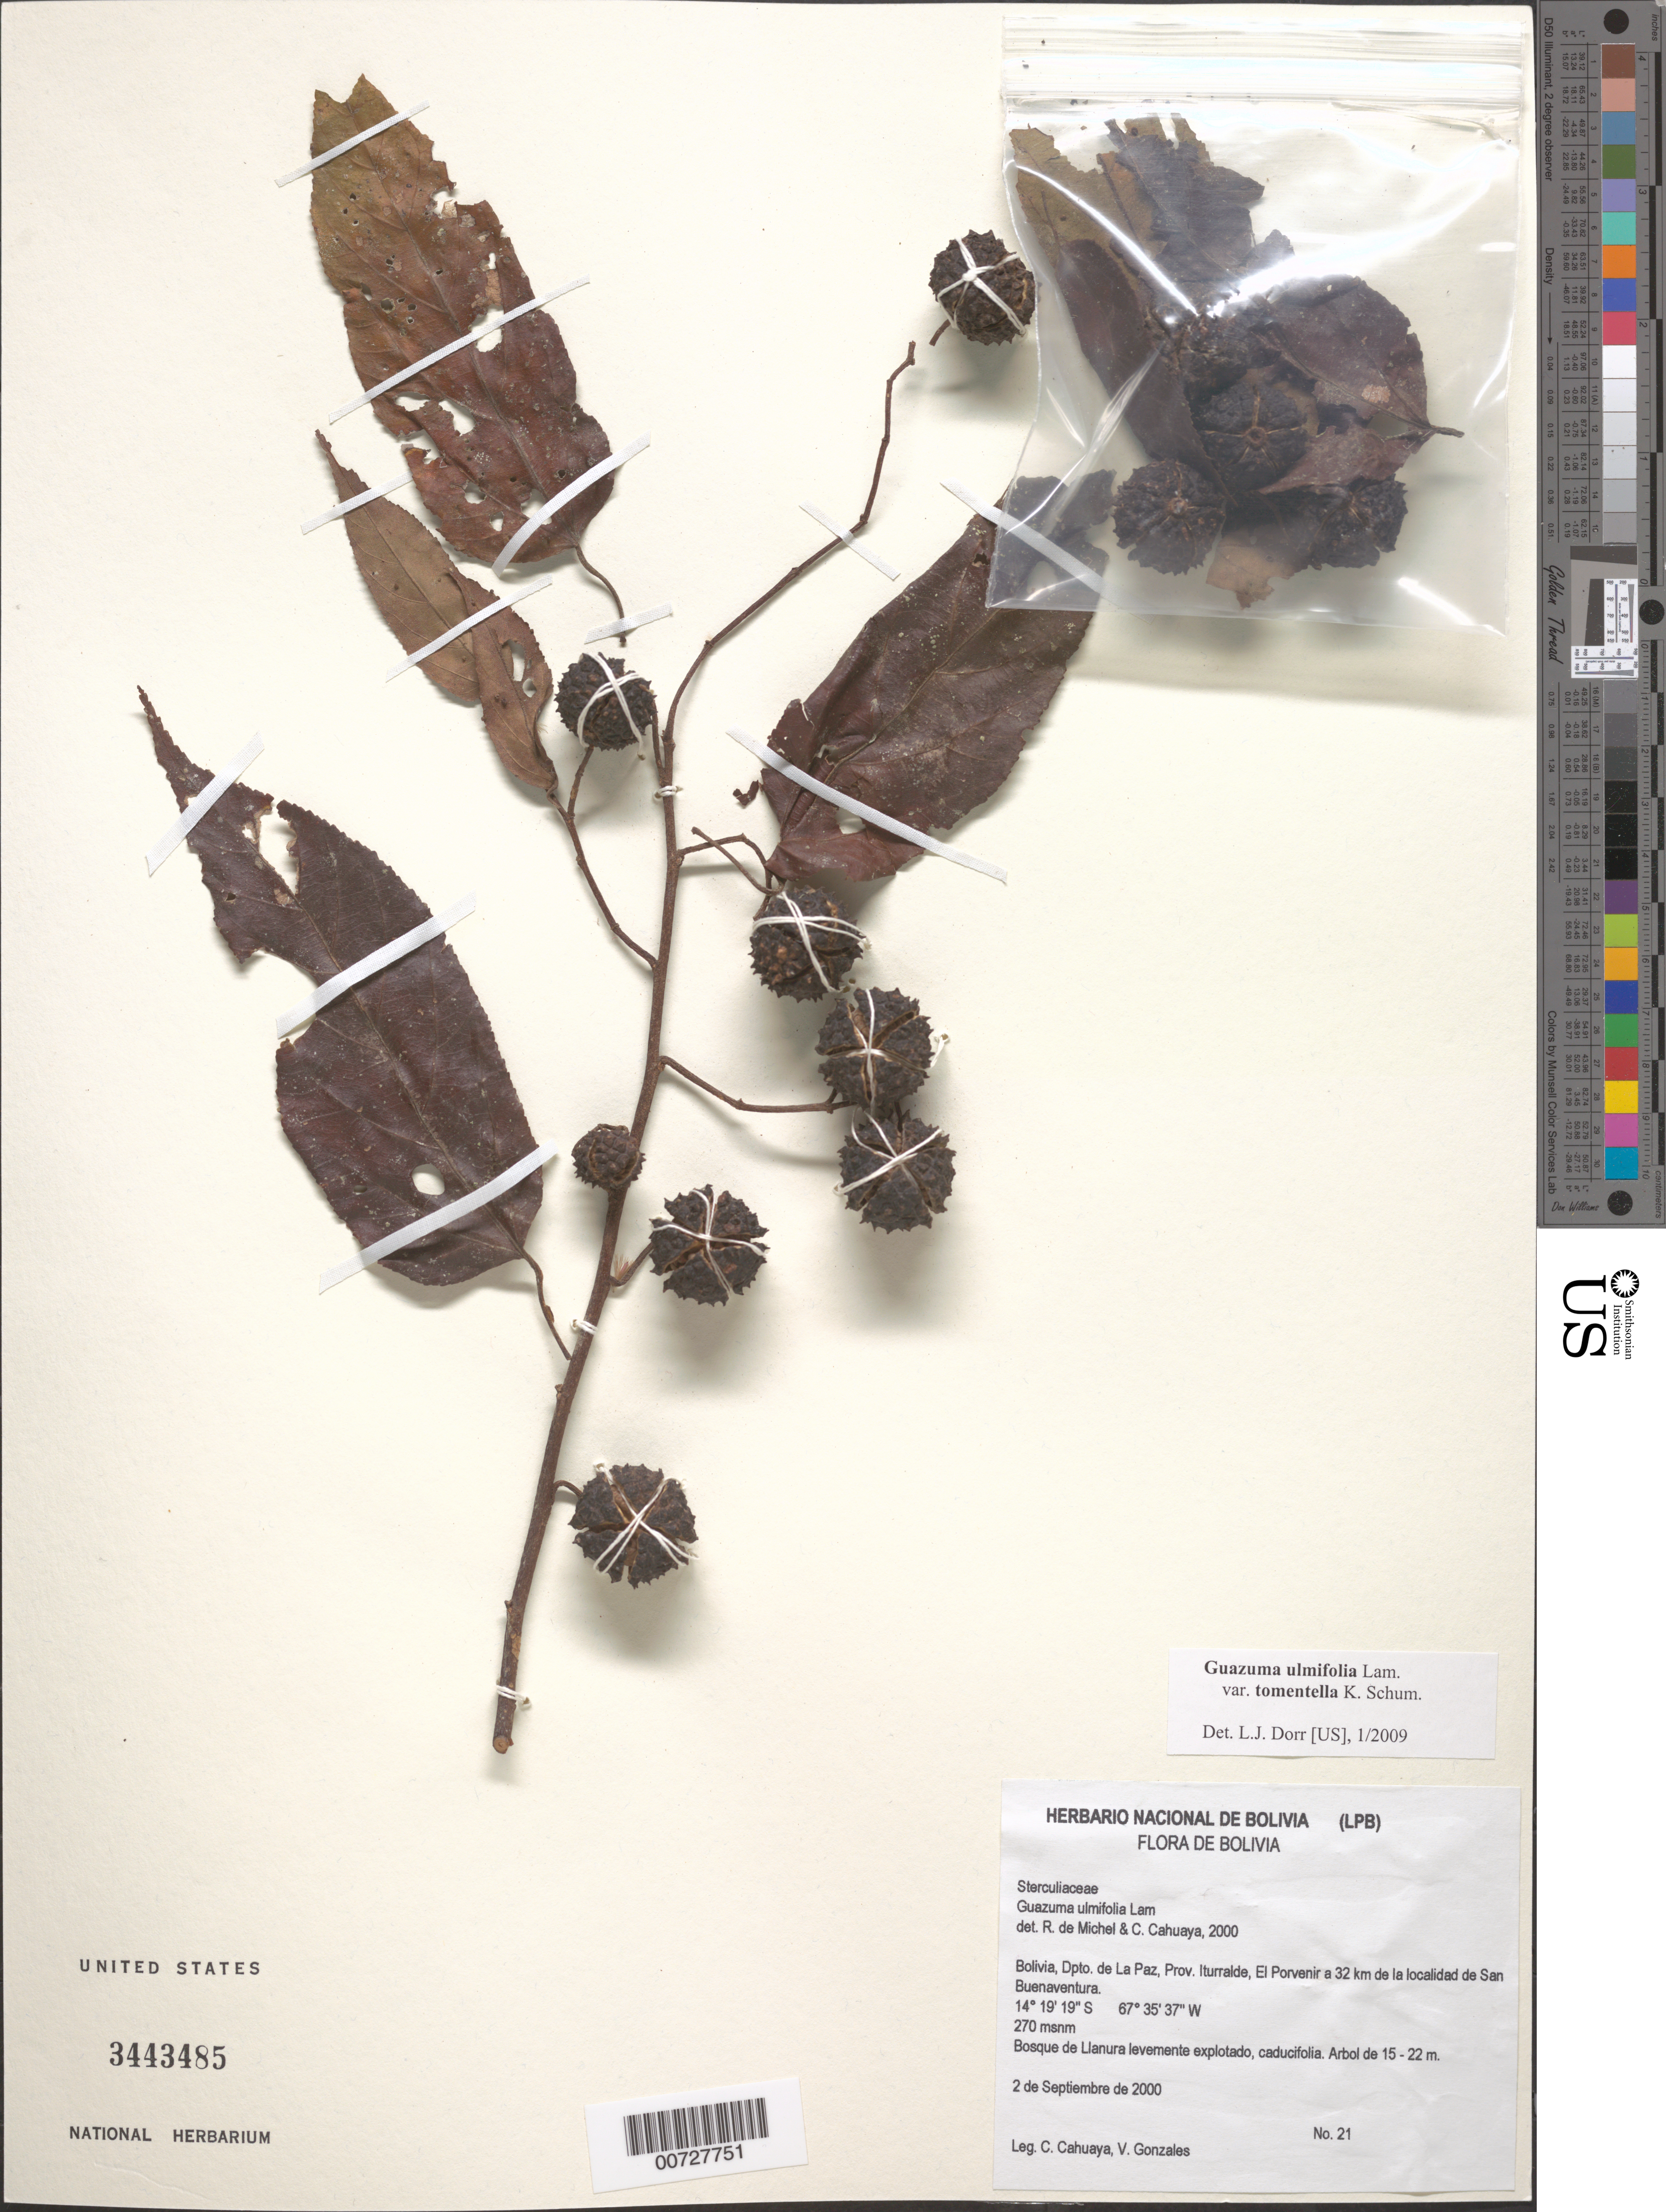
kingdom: Plantae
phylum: Tracheophyta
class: Magnoliopsida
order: Malvales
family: Malvaceae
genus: Guazuma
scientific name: Guazuma ulmifolia var. tomentella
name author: K. Schum.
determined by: Dorr, L. J., (BOT), Smithsonian Institution - National Museum of Natural History (UNITED STATES)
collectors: C. Cahuaya & V. Gonzales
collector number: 21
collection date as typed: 02 Sep 2000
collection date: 2000-09-02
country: Bolivia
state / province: La Paz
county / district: Iturralde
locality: El Porvenir a 32 km de la localidad de San Buenaventura.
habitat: Bosque de Llanura levemente explotado, caducifolia.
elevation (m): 270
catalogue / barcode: US 3443485